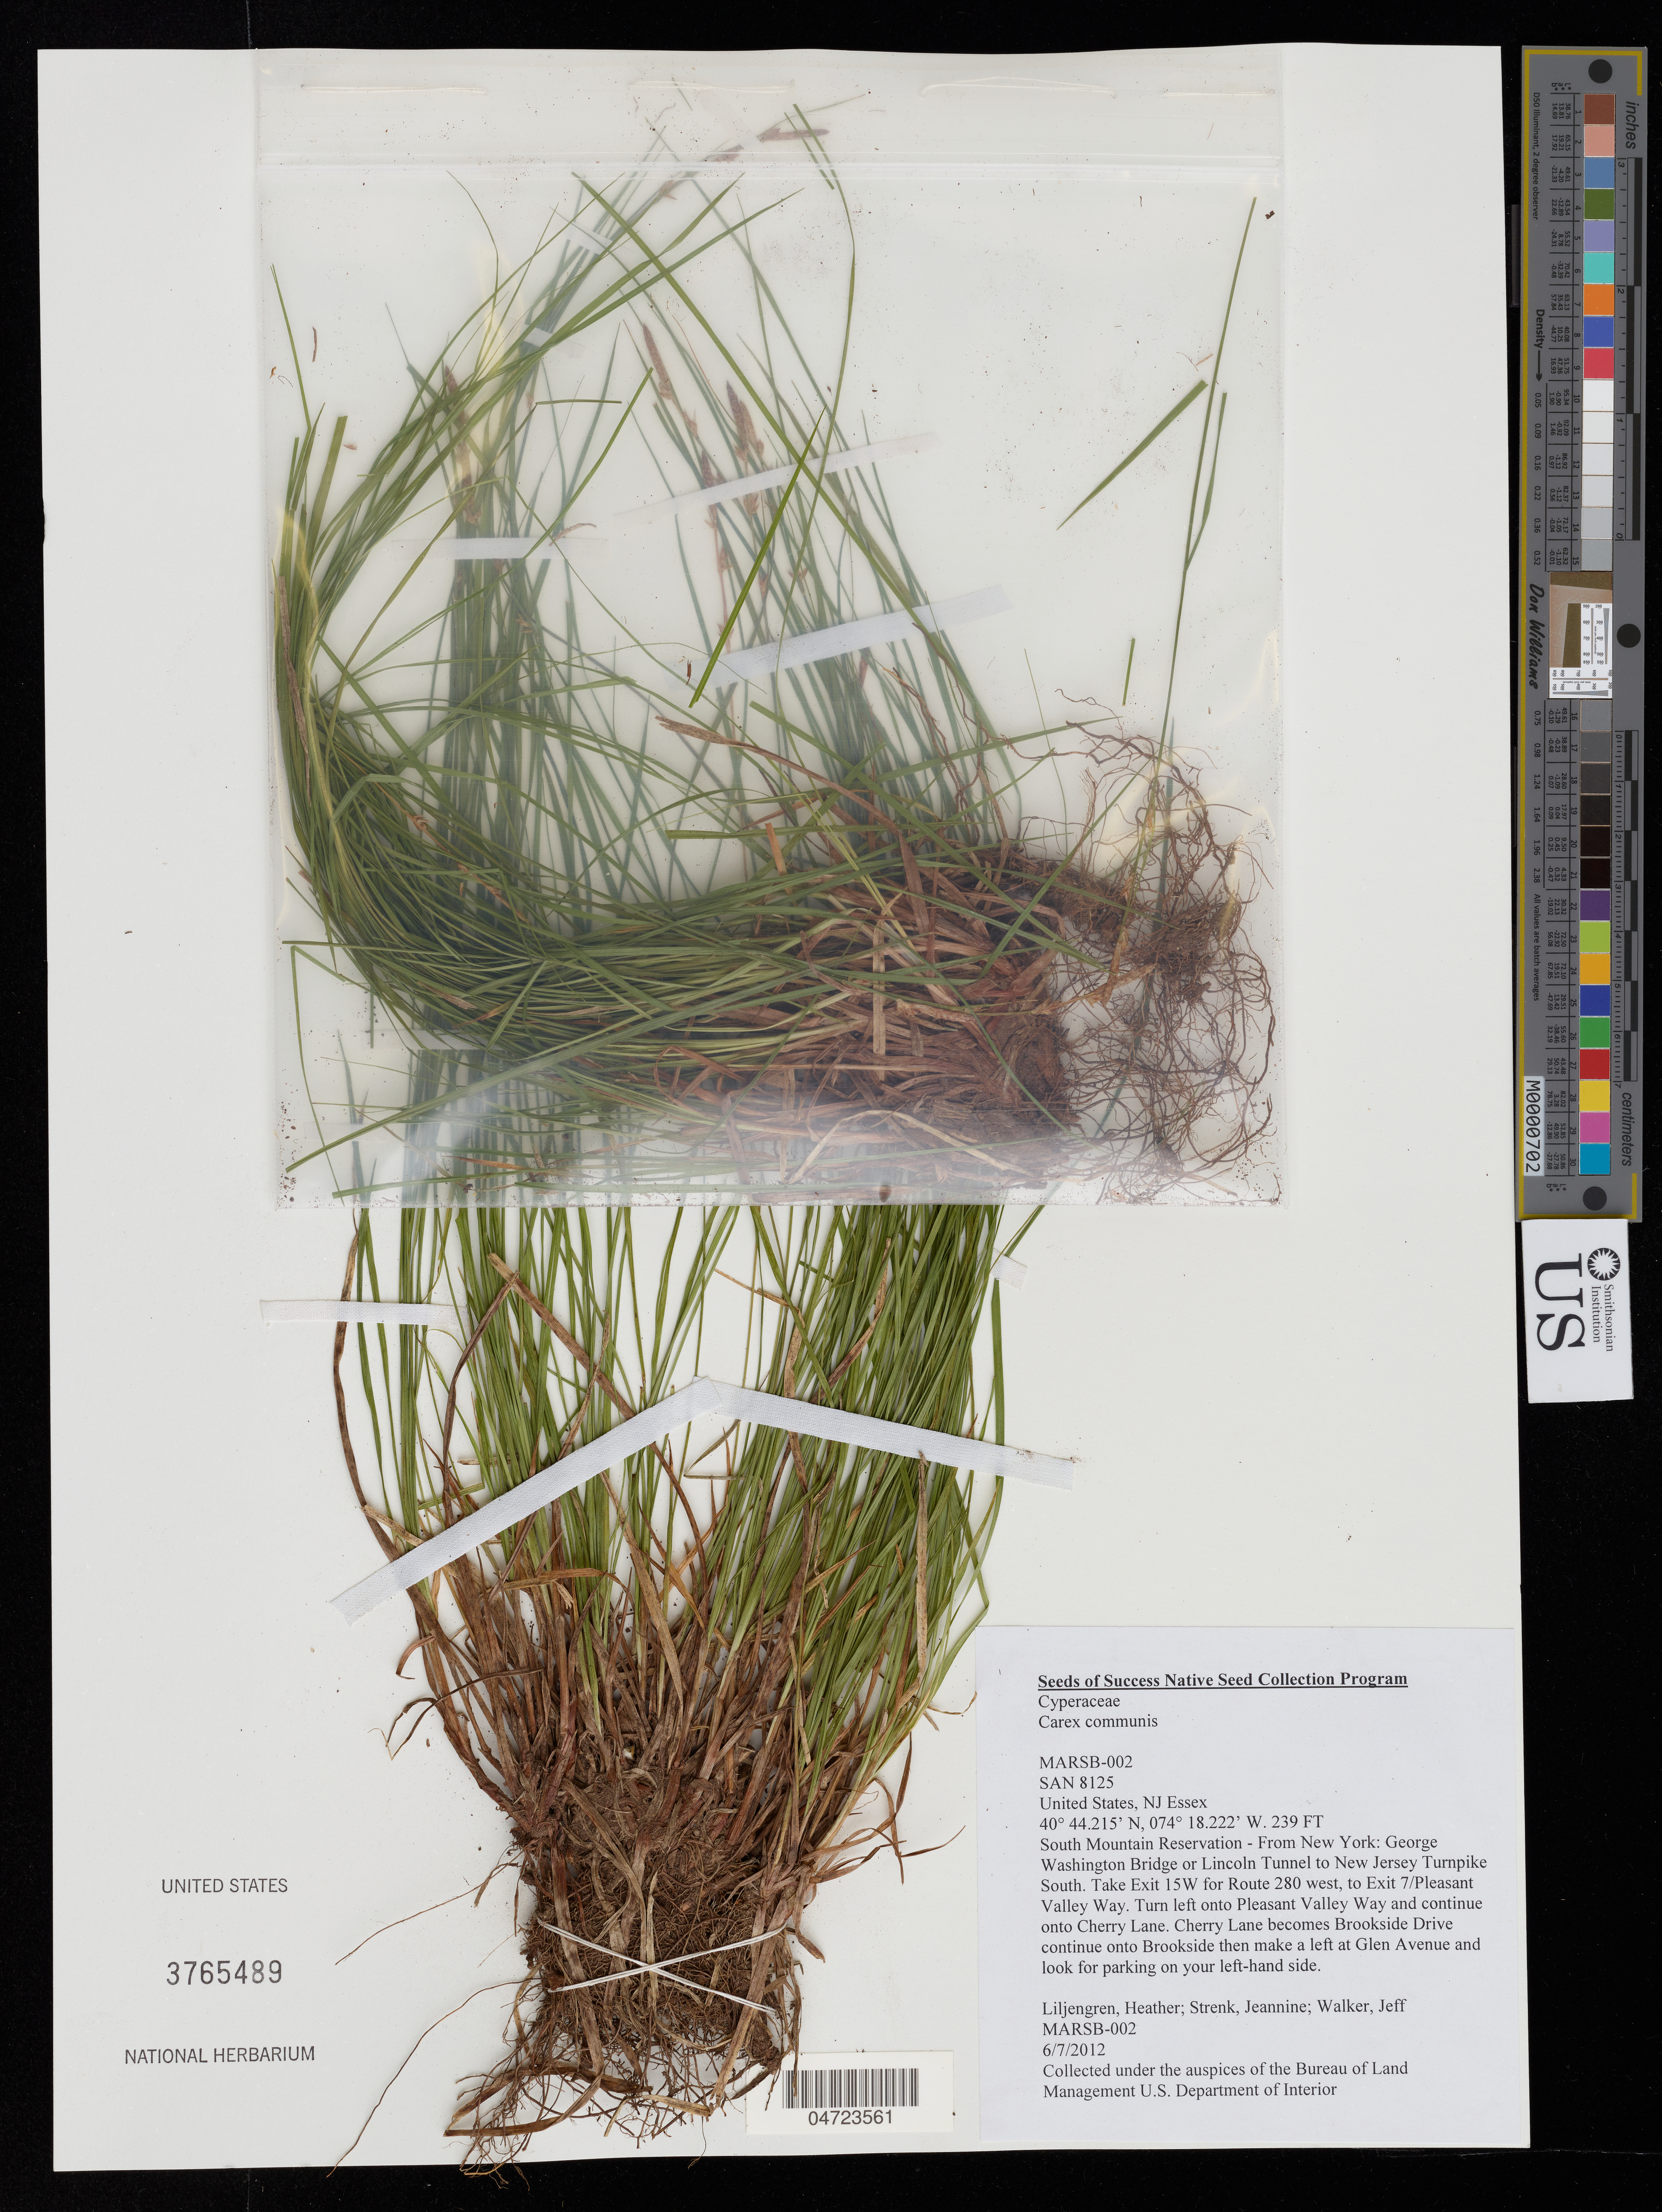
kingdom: Plantae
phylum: Tracheophyta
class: Liliopsida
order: Poales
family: Cyperaceae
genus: Carex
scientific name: Carex communis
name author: L.H. Bailey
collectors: H. Liljengren, J. Strenk & J. Walker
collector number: MARSB-002/SAN8125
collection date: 2012-06-07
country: United States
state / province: New Jersey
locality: NJ Essex. South Mountain Reservation - From New York: George Washington Bridge or Lincoln Tunnel to New Jersey Turnpike South. Take Exit 15W for Route 280 west, to Exit 7/Pleasant Valley Way. Turn left onto Pleasant Valley Way and continue onto Cherry Lane. Cherry Lane becomes Brookside Drive continue onto Brookside then make a left at Glen Avenue and look for parking on your left-hand side.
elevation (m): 73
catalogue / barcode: US 3765489